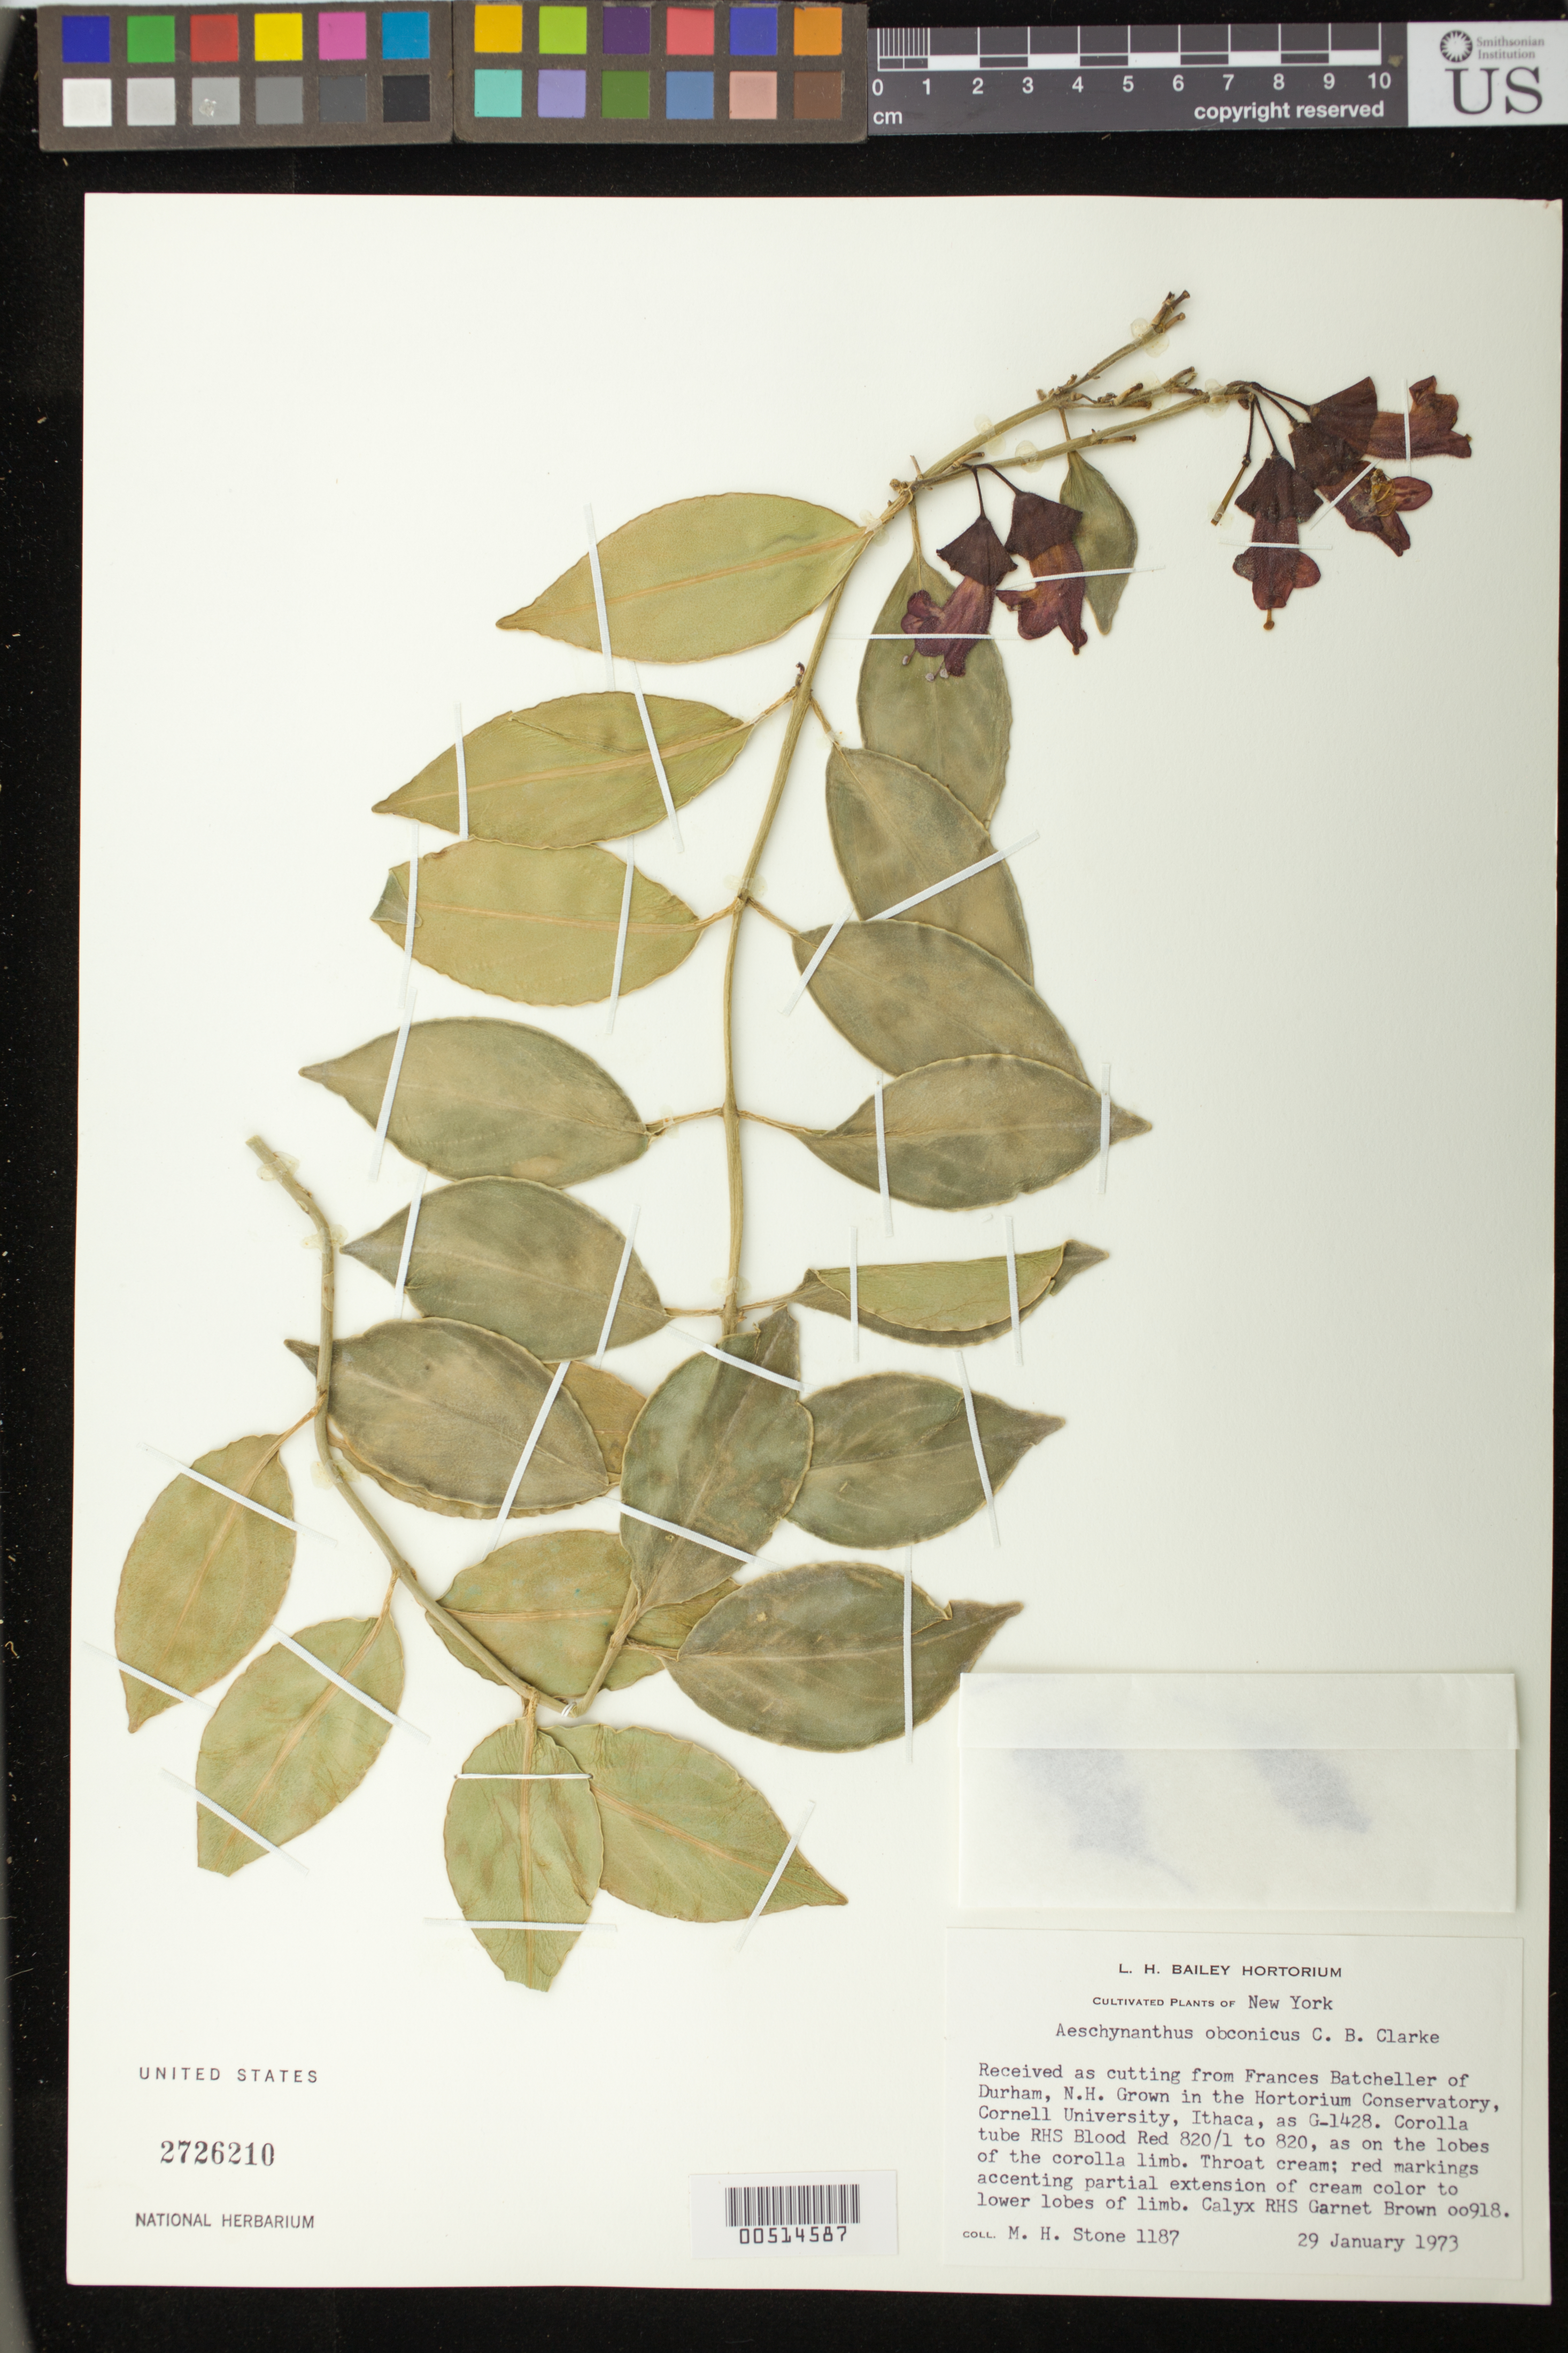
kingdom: Plantae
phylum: Tracheophyta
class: Magnoliopsida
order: Lamiales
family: Gesneriaceae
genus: Aeschynanthus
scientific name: Aeschynanthus obconicus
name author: C.B. Clarke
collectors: M. Stone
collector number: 1187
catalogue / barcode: US 2726210